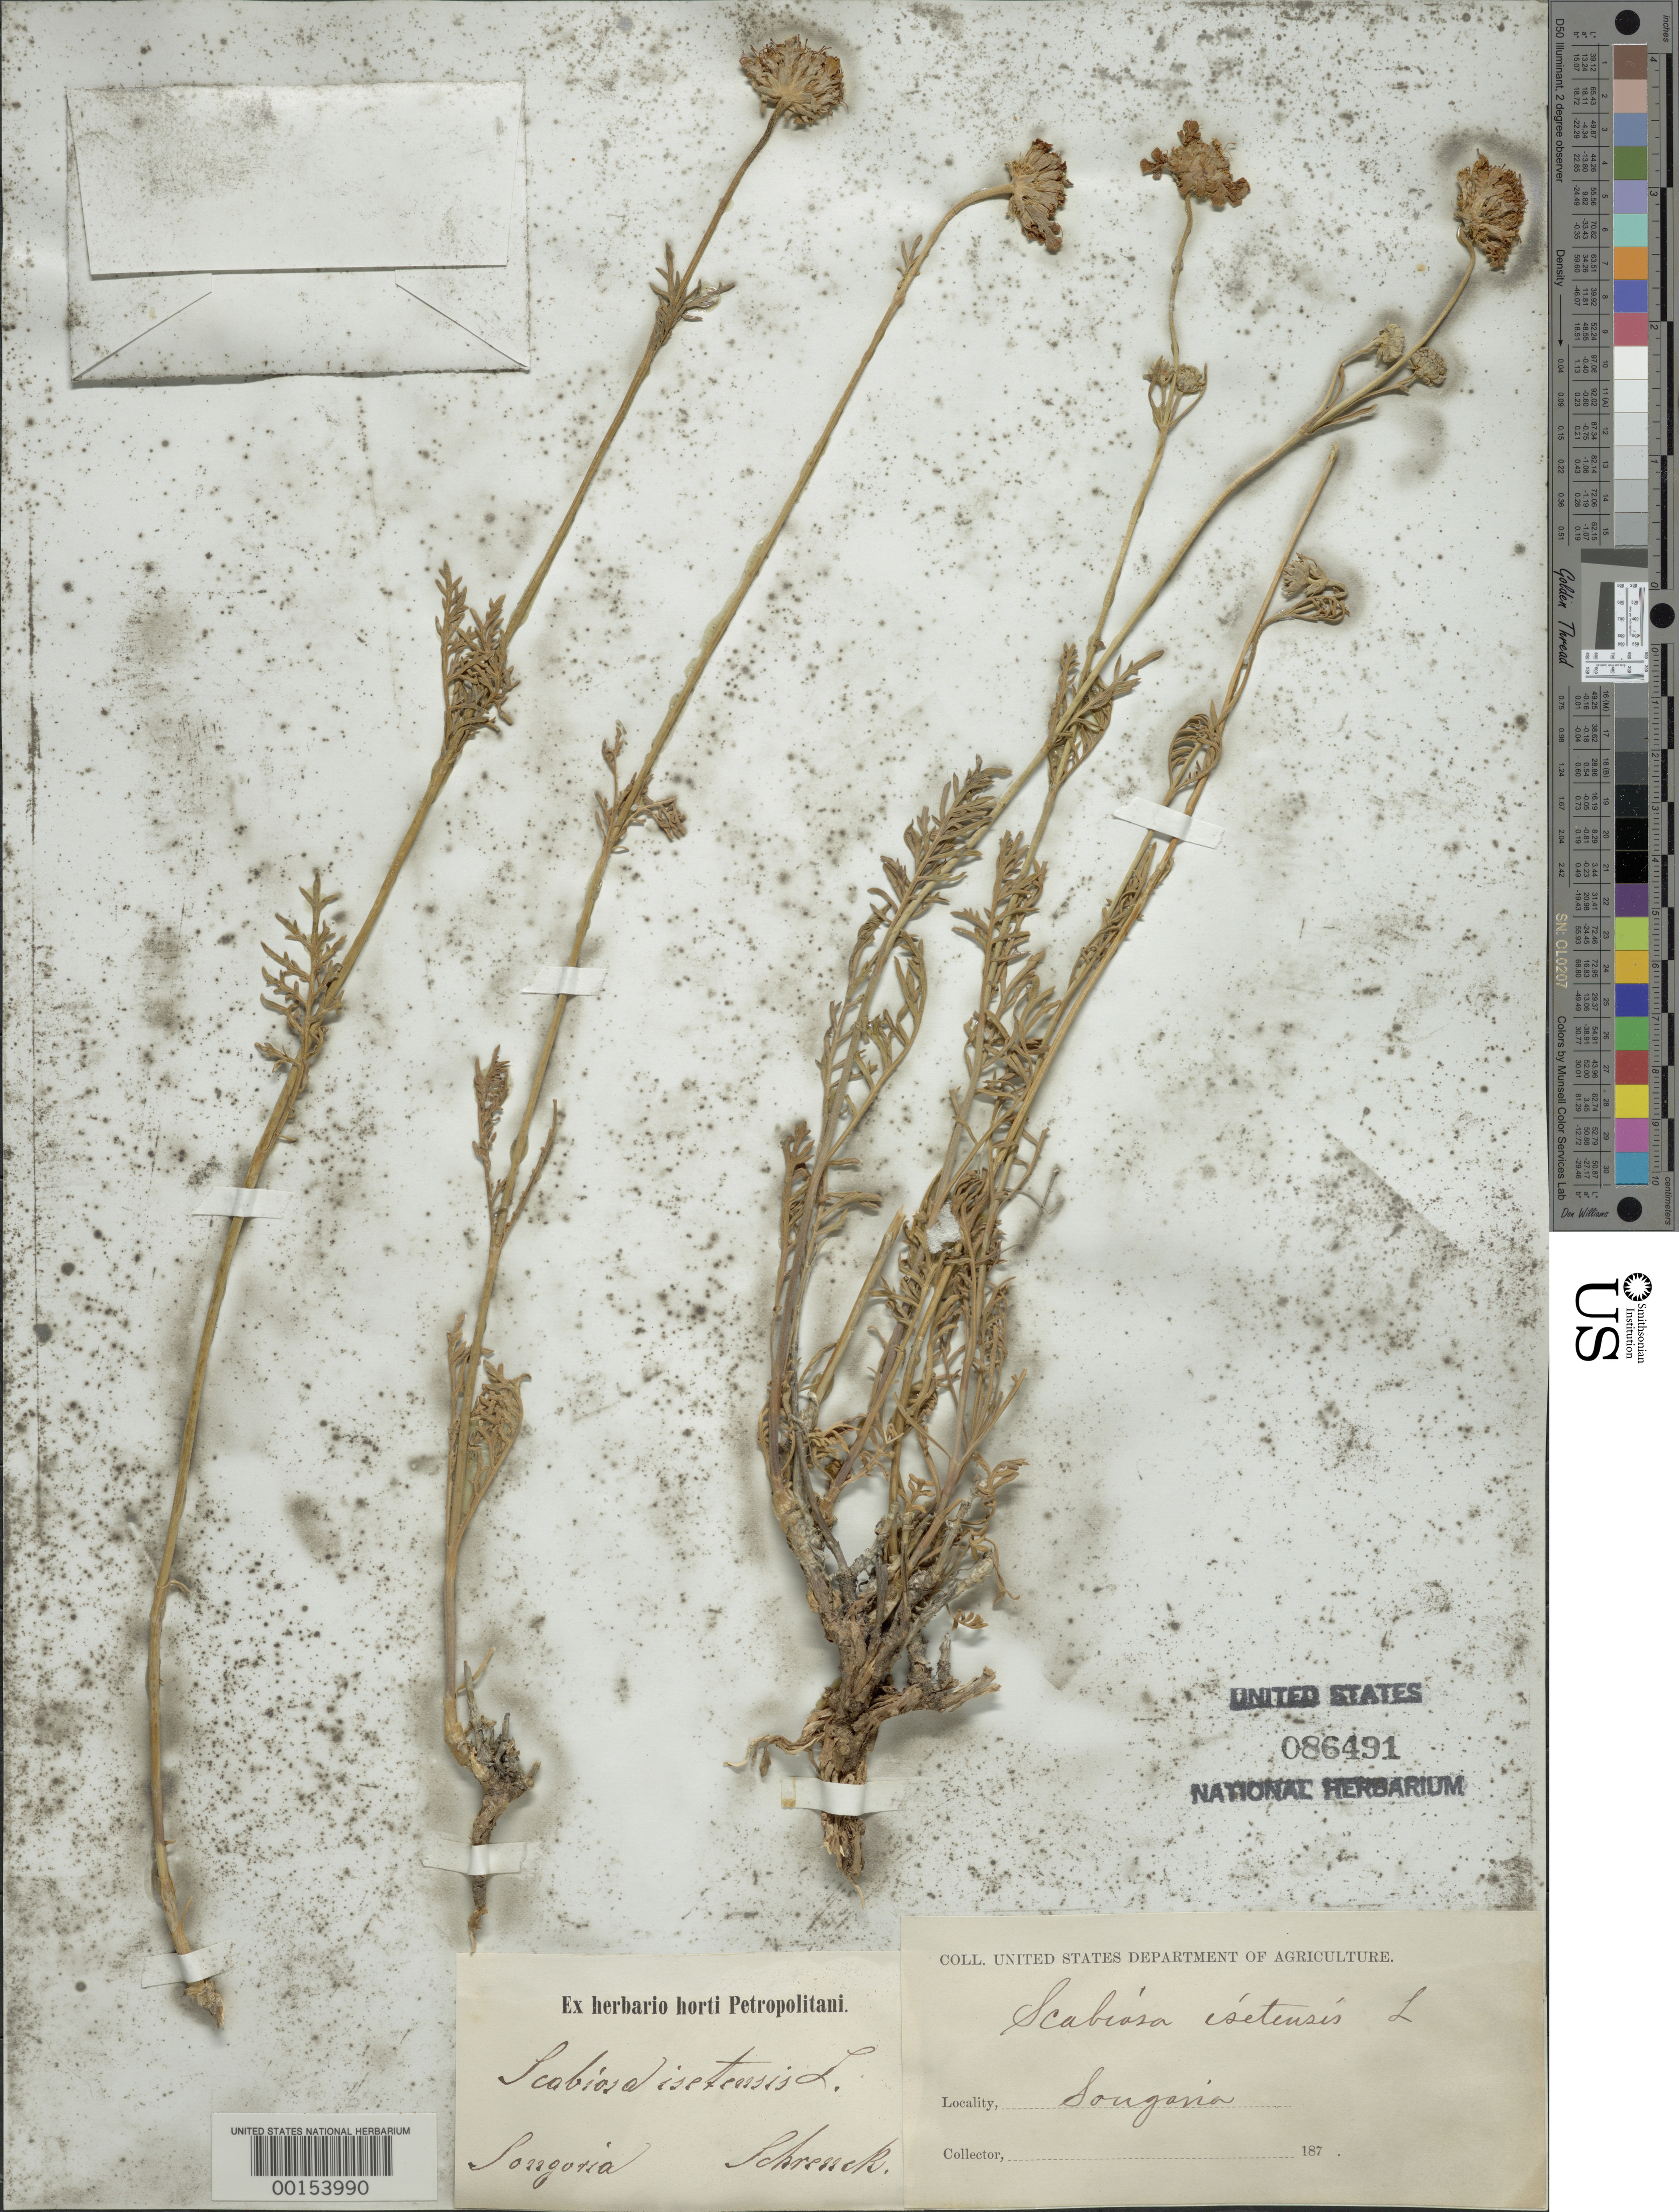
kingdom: Plantae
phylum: Tracheophyta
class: Magnoliopsida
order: Dipsacales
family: Caprifoliaceae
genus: Scabiosa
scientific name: Scabiosa isetensis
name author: L.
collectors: -- Schrenck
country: Russian Federation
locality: Sougoria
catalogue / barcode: US 86491